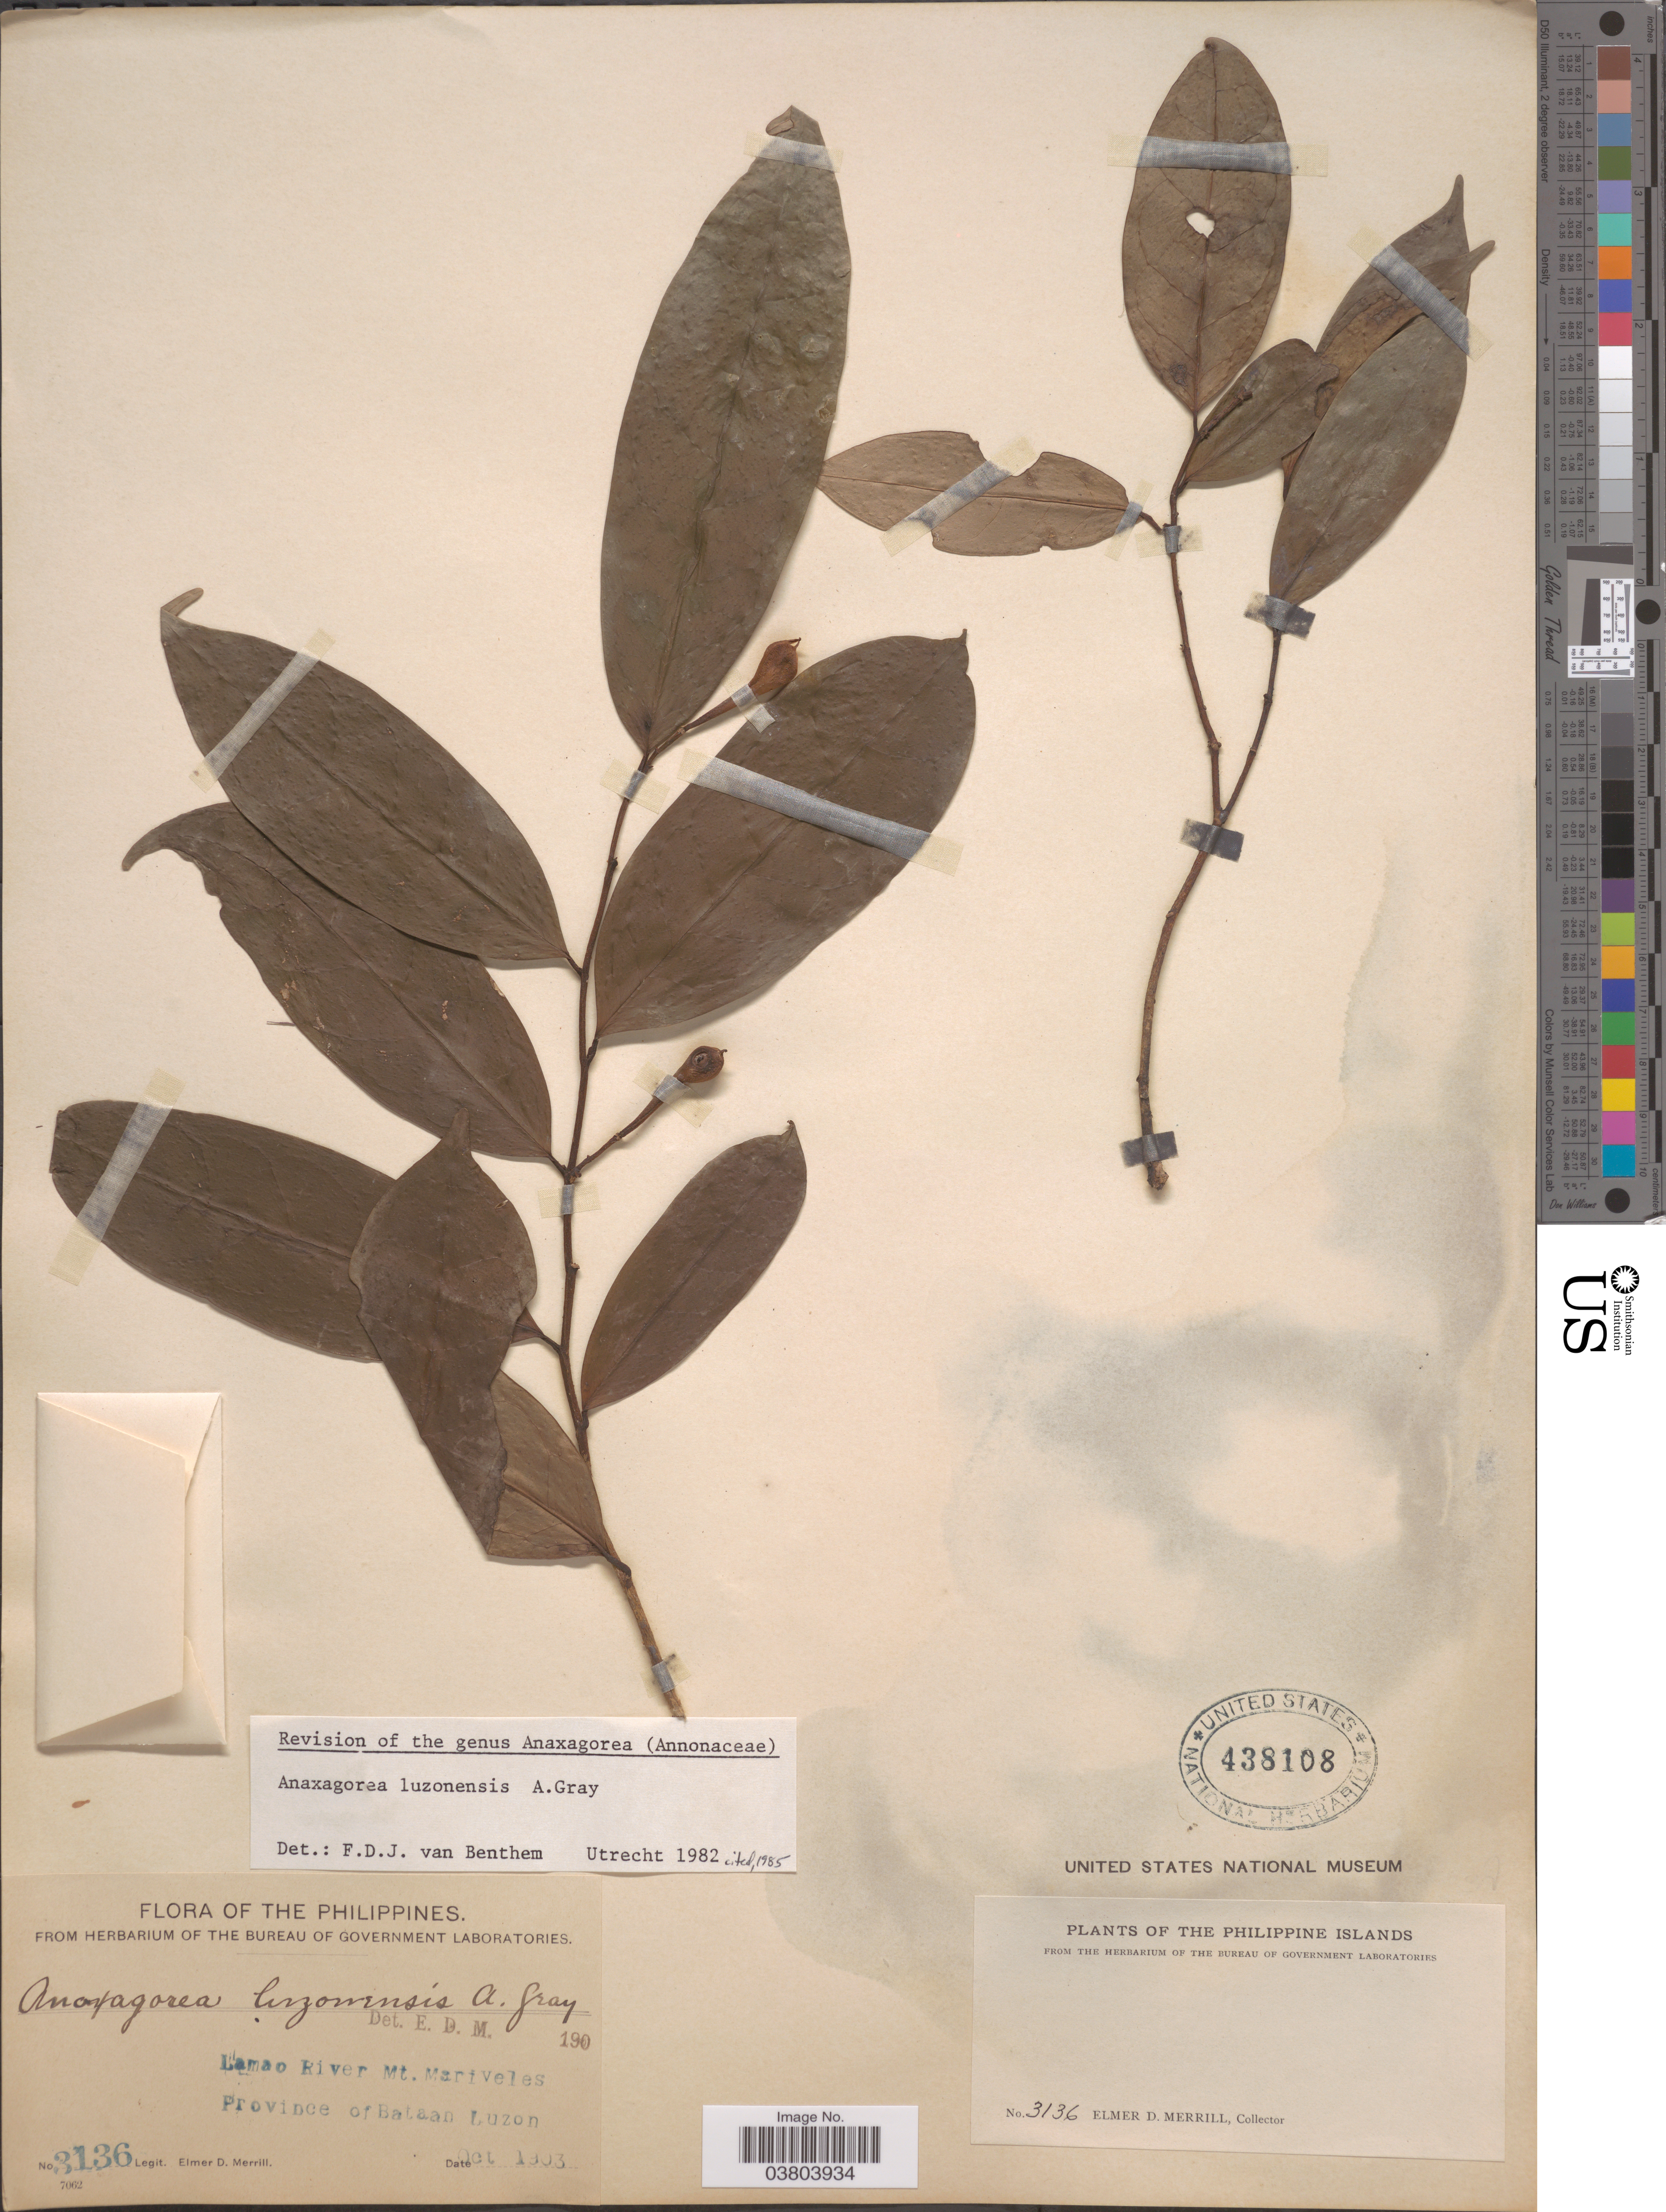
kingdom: Plantae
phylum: Tracheophyta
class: Magnoliopsida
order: Magnoliales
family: Annonaceae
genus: Anaxagorea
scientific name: Anaxagorea luzonensis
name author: A. Gray in Wilkes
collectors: E. D. Merrill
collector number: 3136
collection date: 1903-10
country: Philippines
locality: Philippine Islands. Lamao River. Mt. Mariveles. Province of Bataan. Luzon.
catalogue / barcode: US 438108